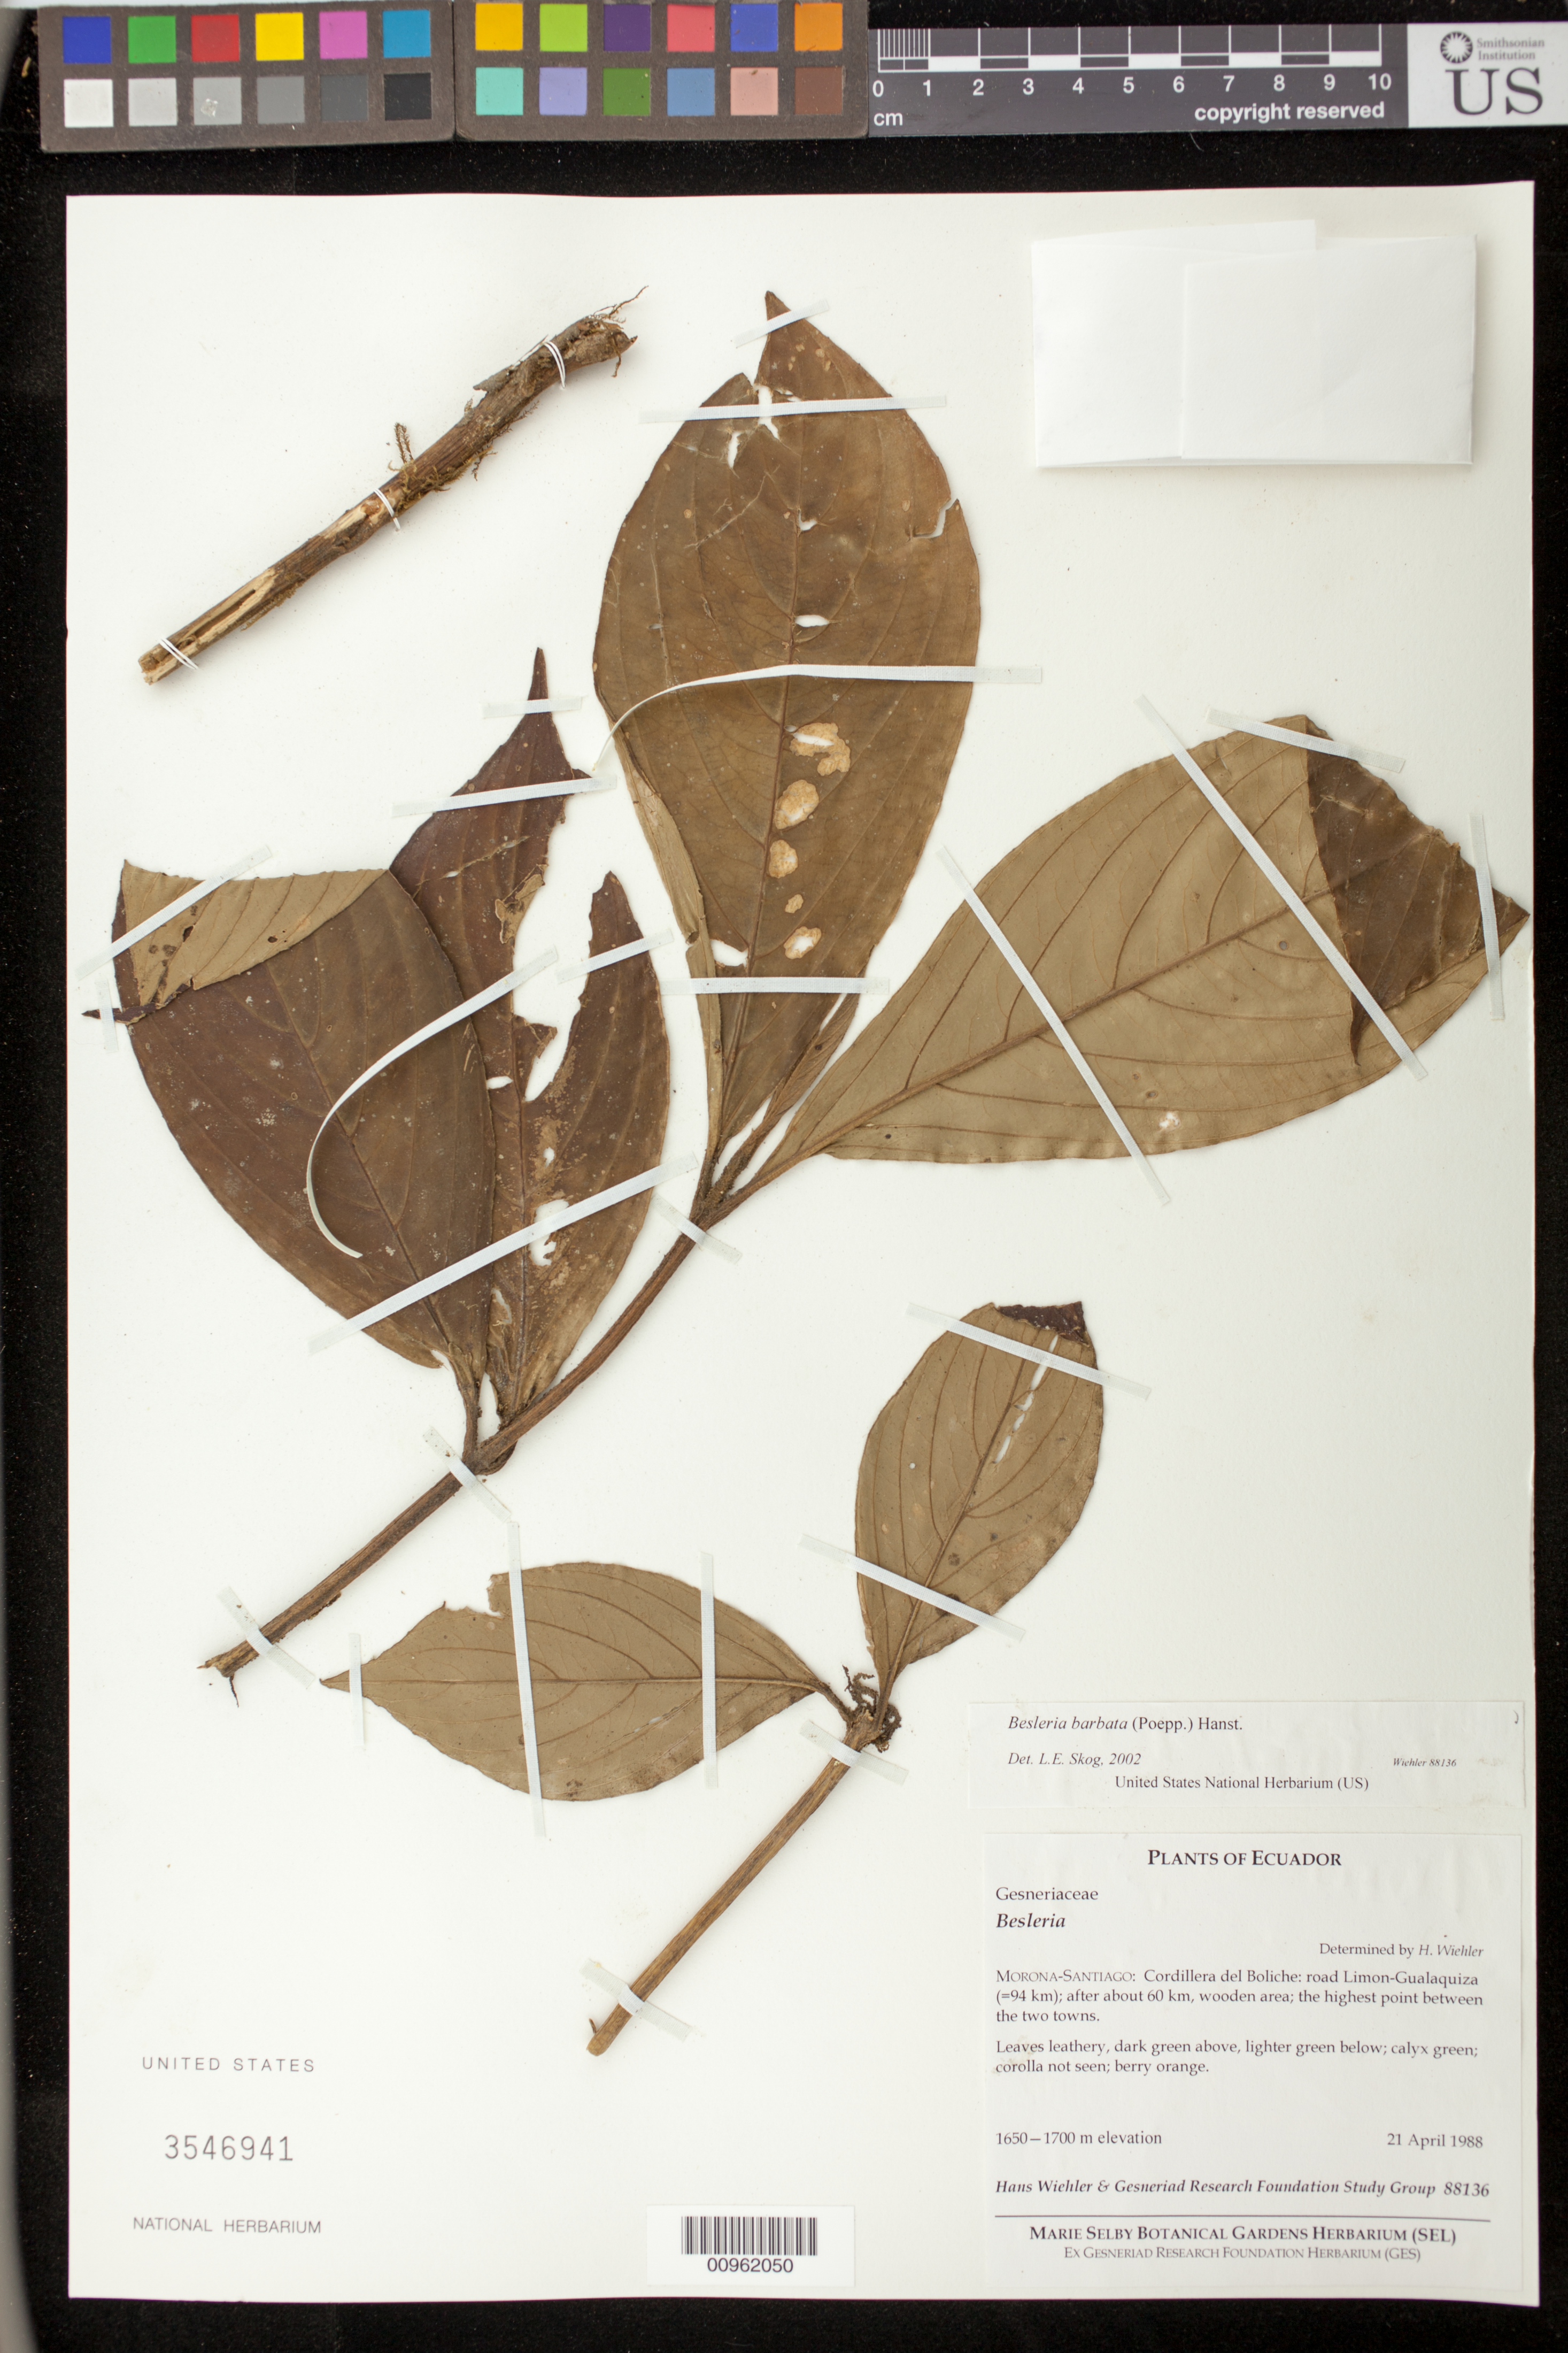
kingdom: Plantae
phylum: Tracheophyta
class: Magnoliopsida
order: Lamiales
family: Gesneriaceae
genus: Besleria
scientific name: Besleria barbata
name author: (Poepp.) Hanst.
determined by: Skog, Laurence E.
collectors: H. J. Wiehler & GRF Study Group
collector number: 88136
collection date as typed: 21 Apr 1988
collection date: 1988-04-21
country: Ecuador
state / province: Morona-Santiago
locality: Morona-Santiago: Cordillera del Boliche, road Limón - Gualaquiza (=94 km); after about 60 km, wooden area; the highest point between the two towns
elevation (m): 1650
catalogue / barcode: US 3546941